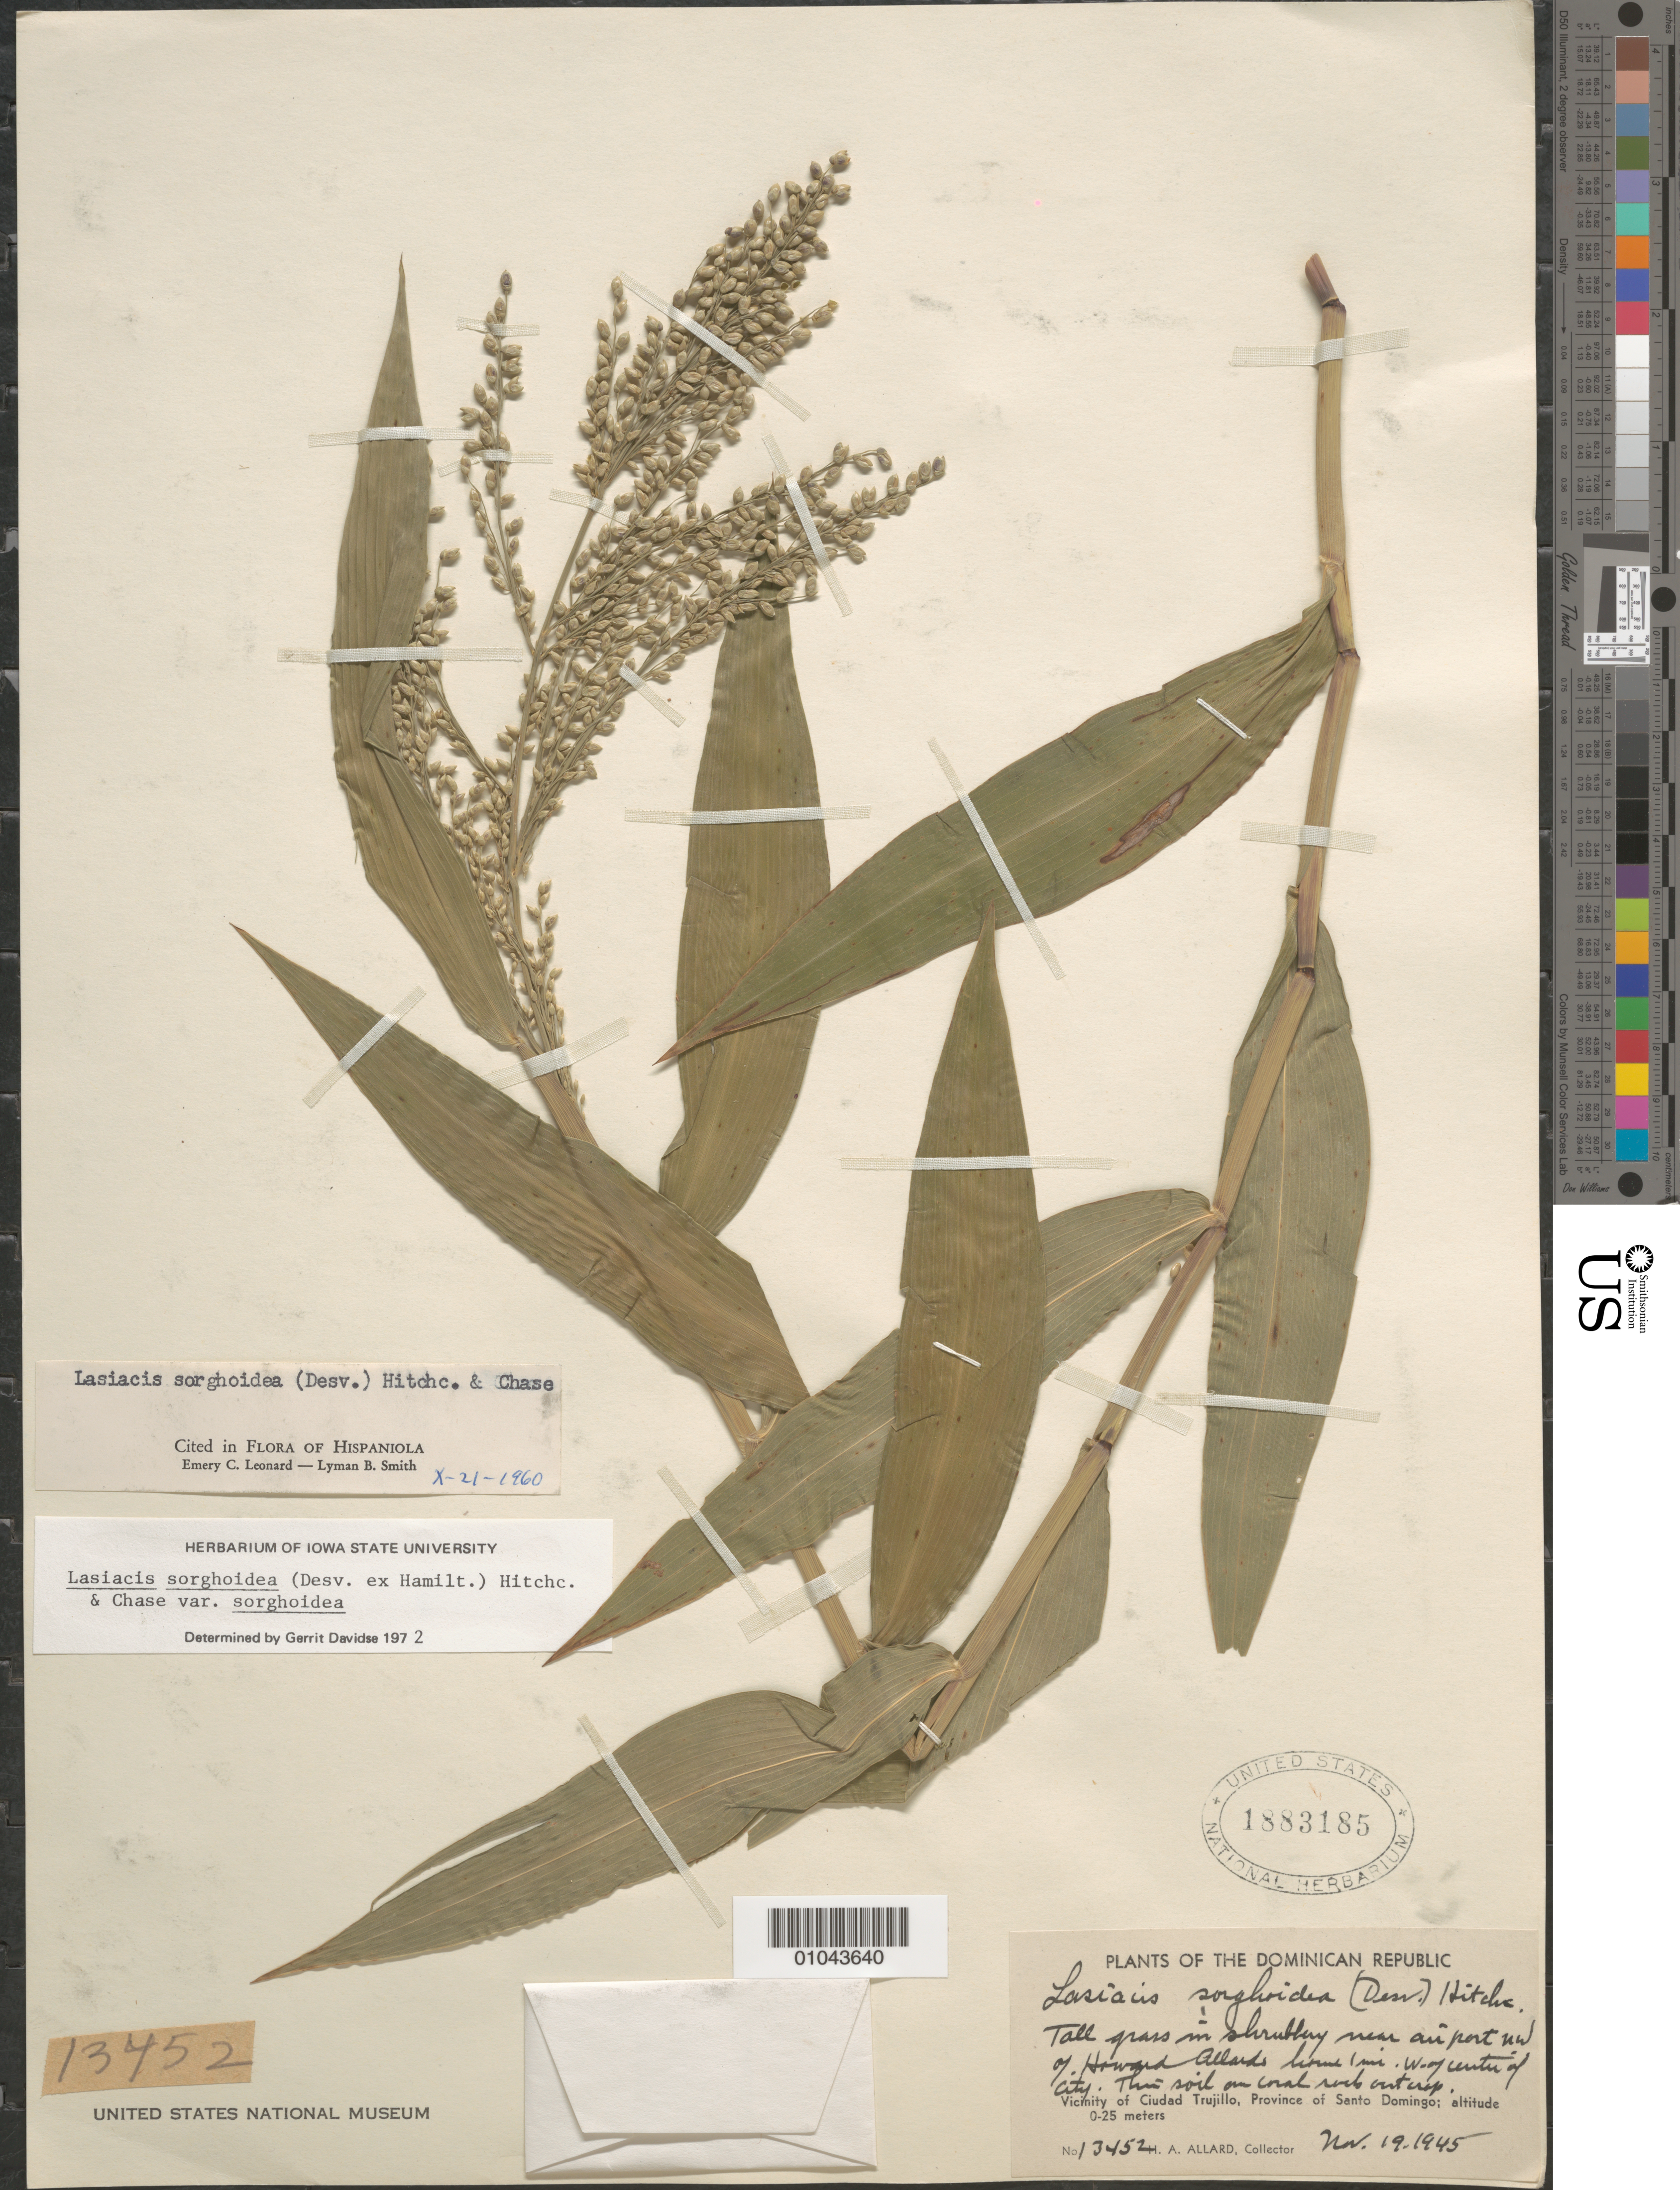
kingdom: Plantae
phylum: Tracheophyta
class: Liliopsida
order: Poales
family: Poaceae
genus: Lasiacis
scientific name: Lasiacis sorghoidea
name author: (Desv. ex Ham.) Hitchc. & Chase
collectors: H. A. Allard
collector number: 13452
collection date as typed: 19 Nov 1945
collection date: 1945-11-19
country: Dominican Republic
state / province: La Vega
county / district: Santo Domingo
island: Hispaniola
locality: Vicinity of Santo Domingo city, Province of Santo Domingo,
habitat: tall grass along shrubby area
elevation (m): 0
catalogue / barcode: US 1883185